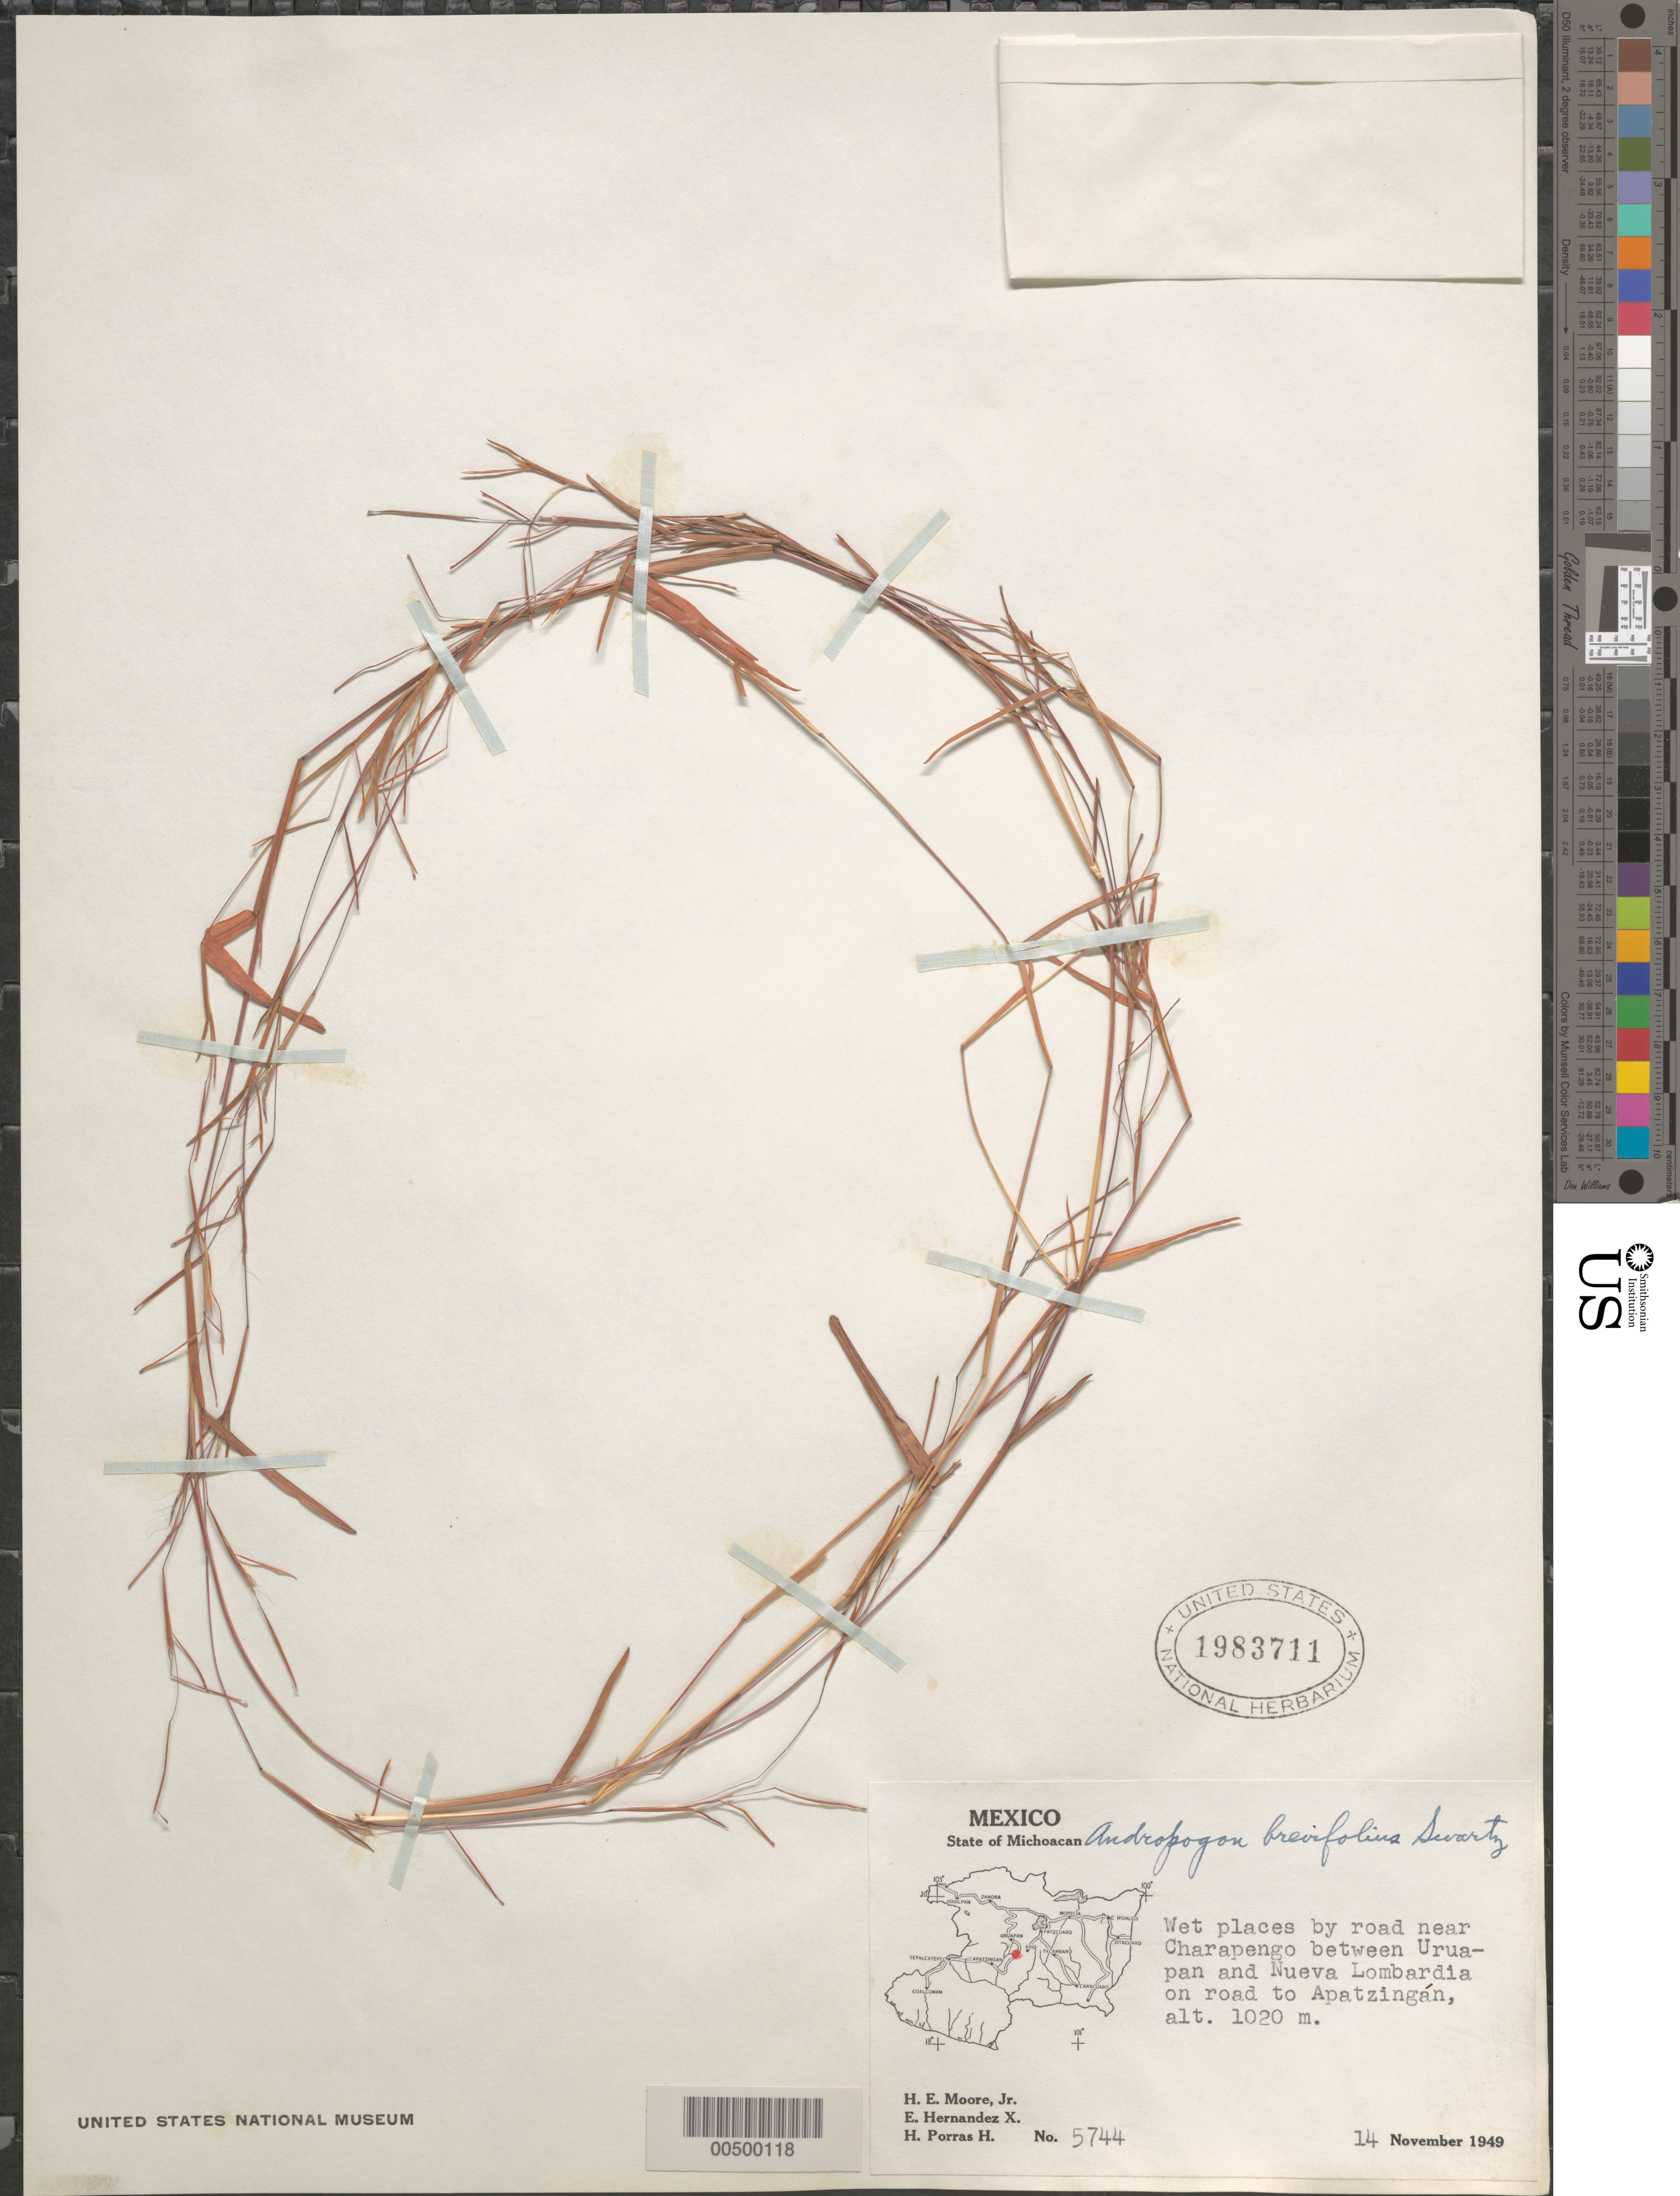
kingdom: Plantae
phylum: Tracheophyta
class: Liliopsida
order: Poales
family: Poaceae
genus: Schizachyrium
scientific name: Schizachyrium brevifolium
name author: (Sw.) Nees ex Büse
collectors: H. E. Moore, E. I. Hernández-X. & H. Porras-H.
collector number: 5744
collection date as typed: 14 Nov 1949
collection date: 1949-11-14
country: Mexico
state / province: Michoacán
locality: Near Charapengo between Uruaban & Nueva Lombardia on rd to Apatzingán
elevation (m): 1020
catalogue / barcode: US 1983711